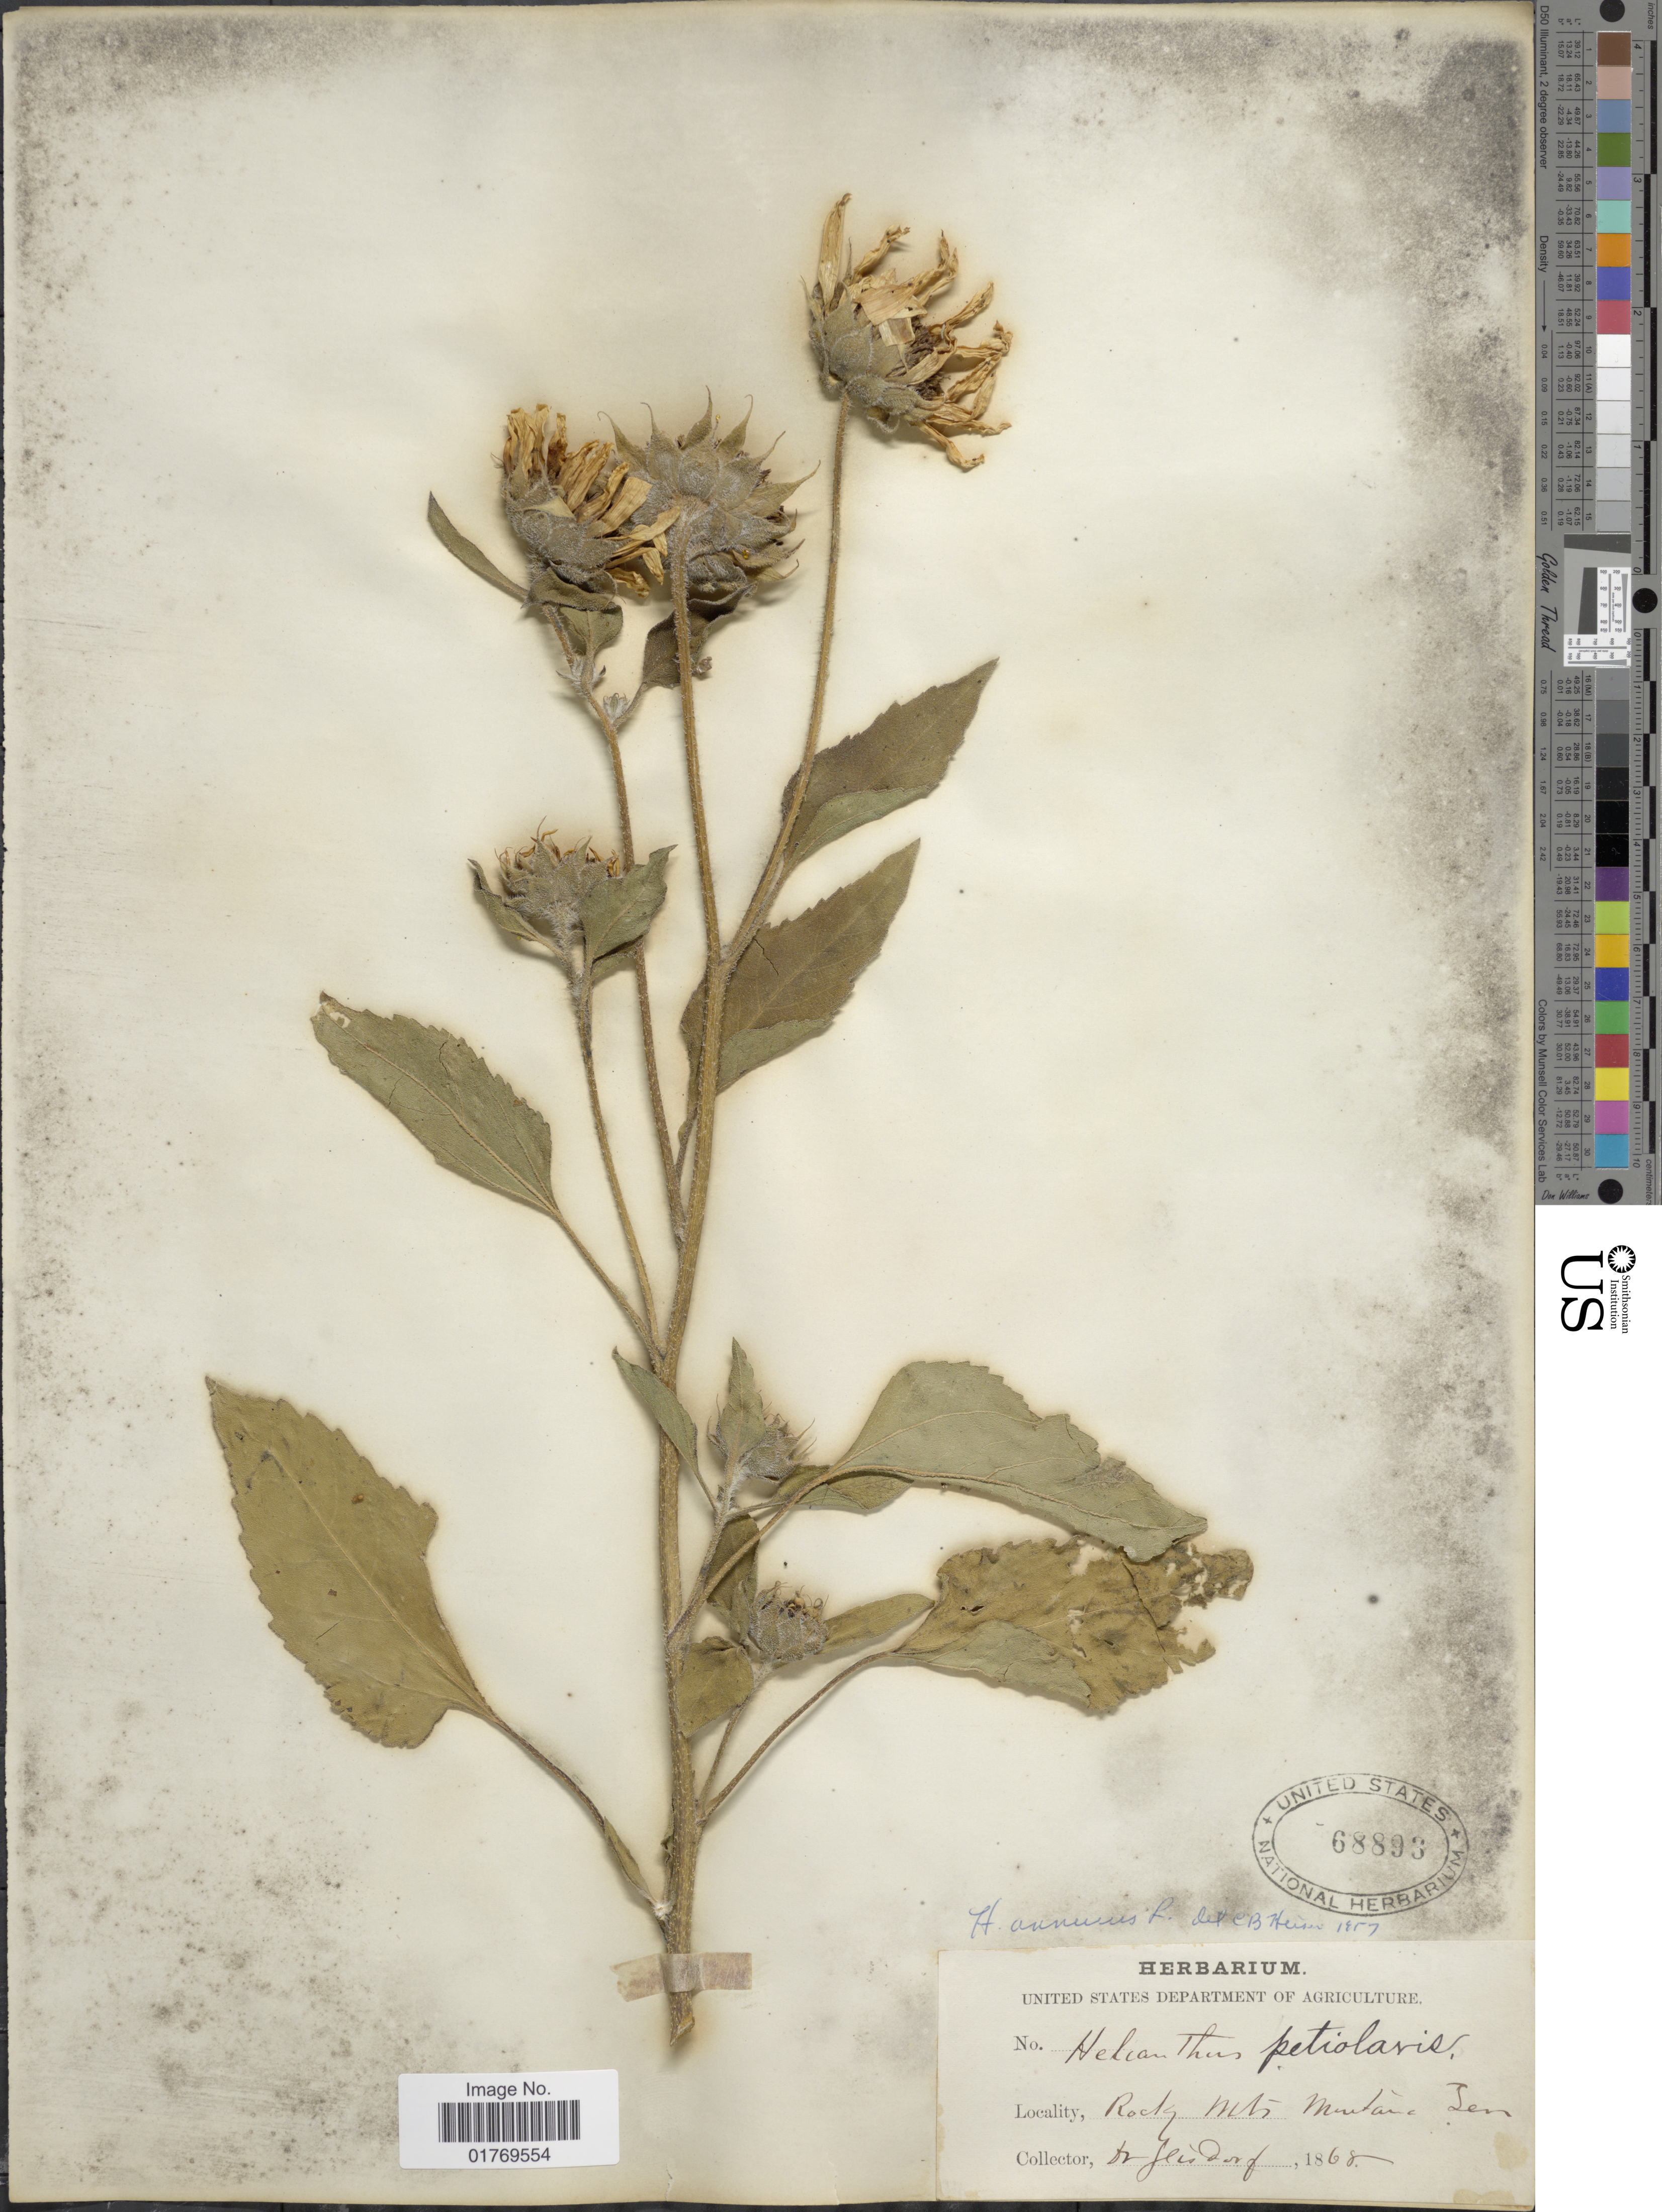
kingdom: Plantae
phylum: Tracheophyta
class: Magnoliopsida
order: Asterales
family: Asteraceae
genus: Helianthus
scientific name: Helianthus annuus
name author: L.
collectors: Geisdorf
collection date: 1868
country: United States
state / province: Tennessee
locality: Rocky Mts. Mountain Ten.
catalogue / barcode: US 68893